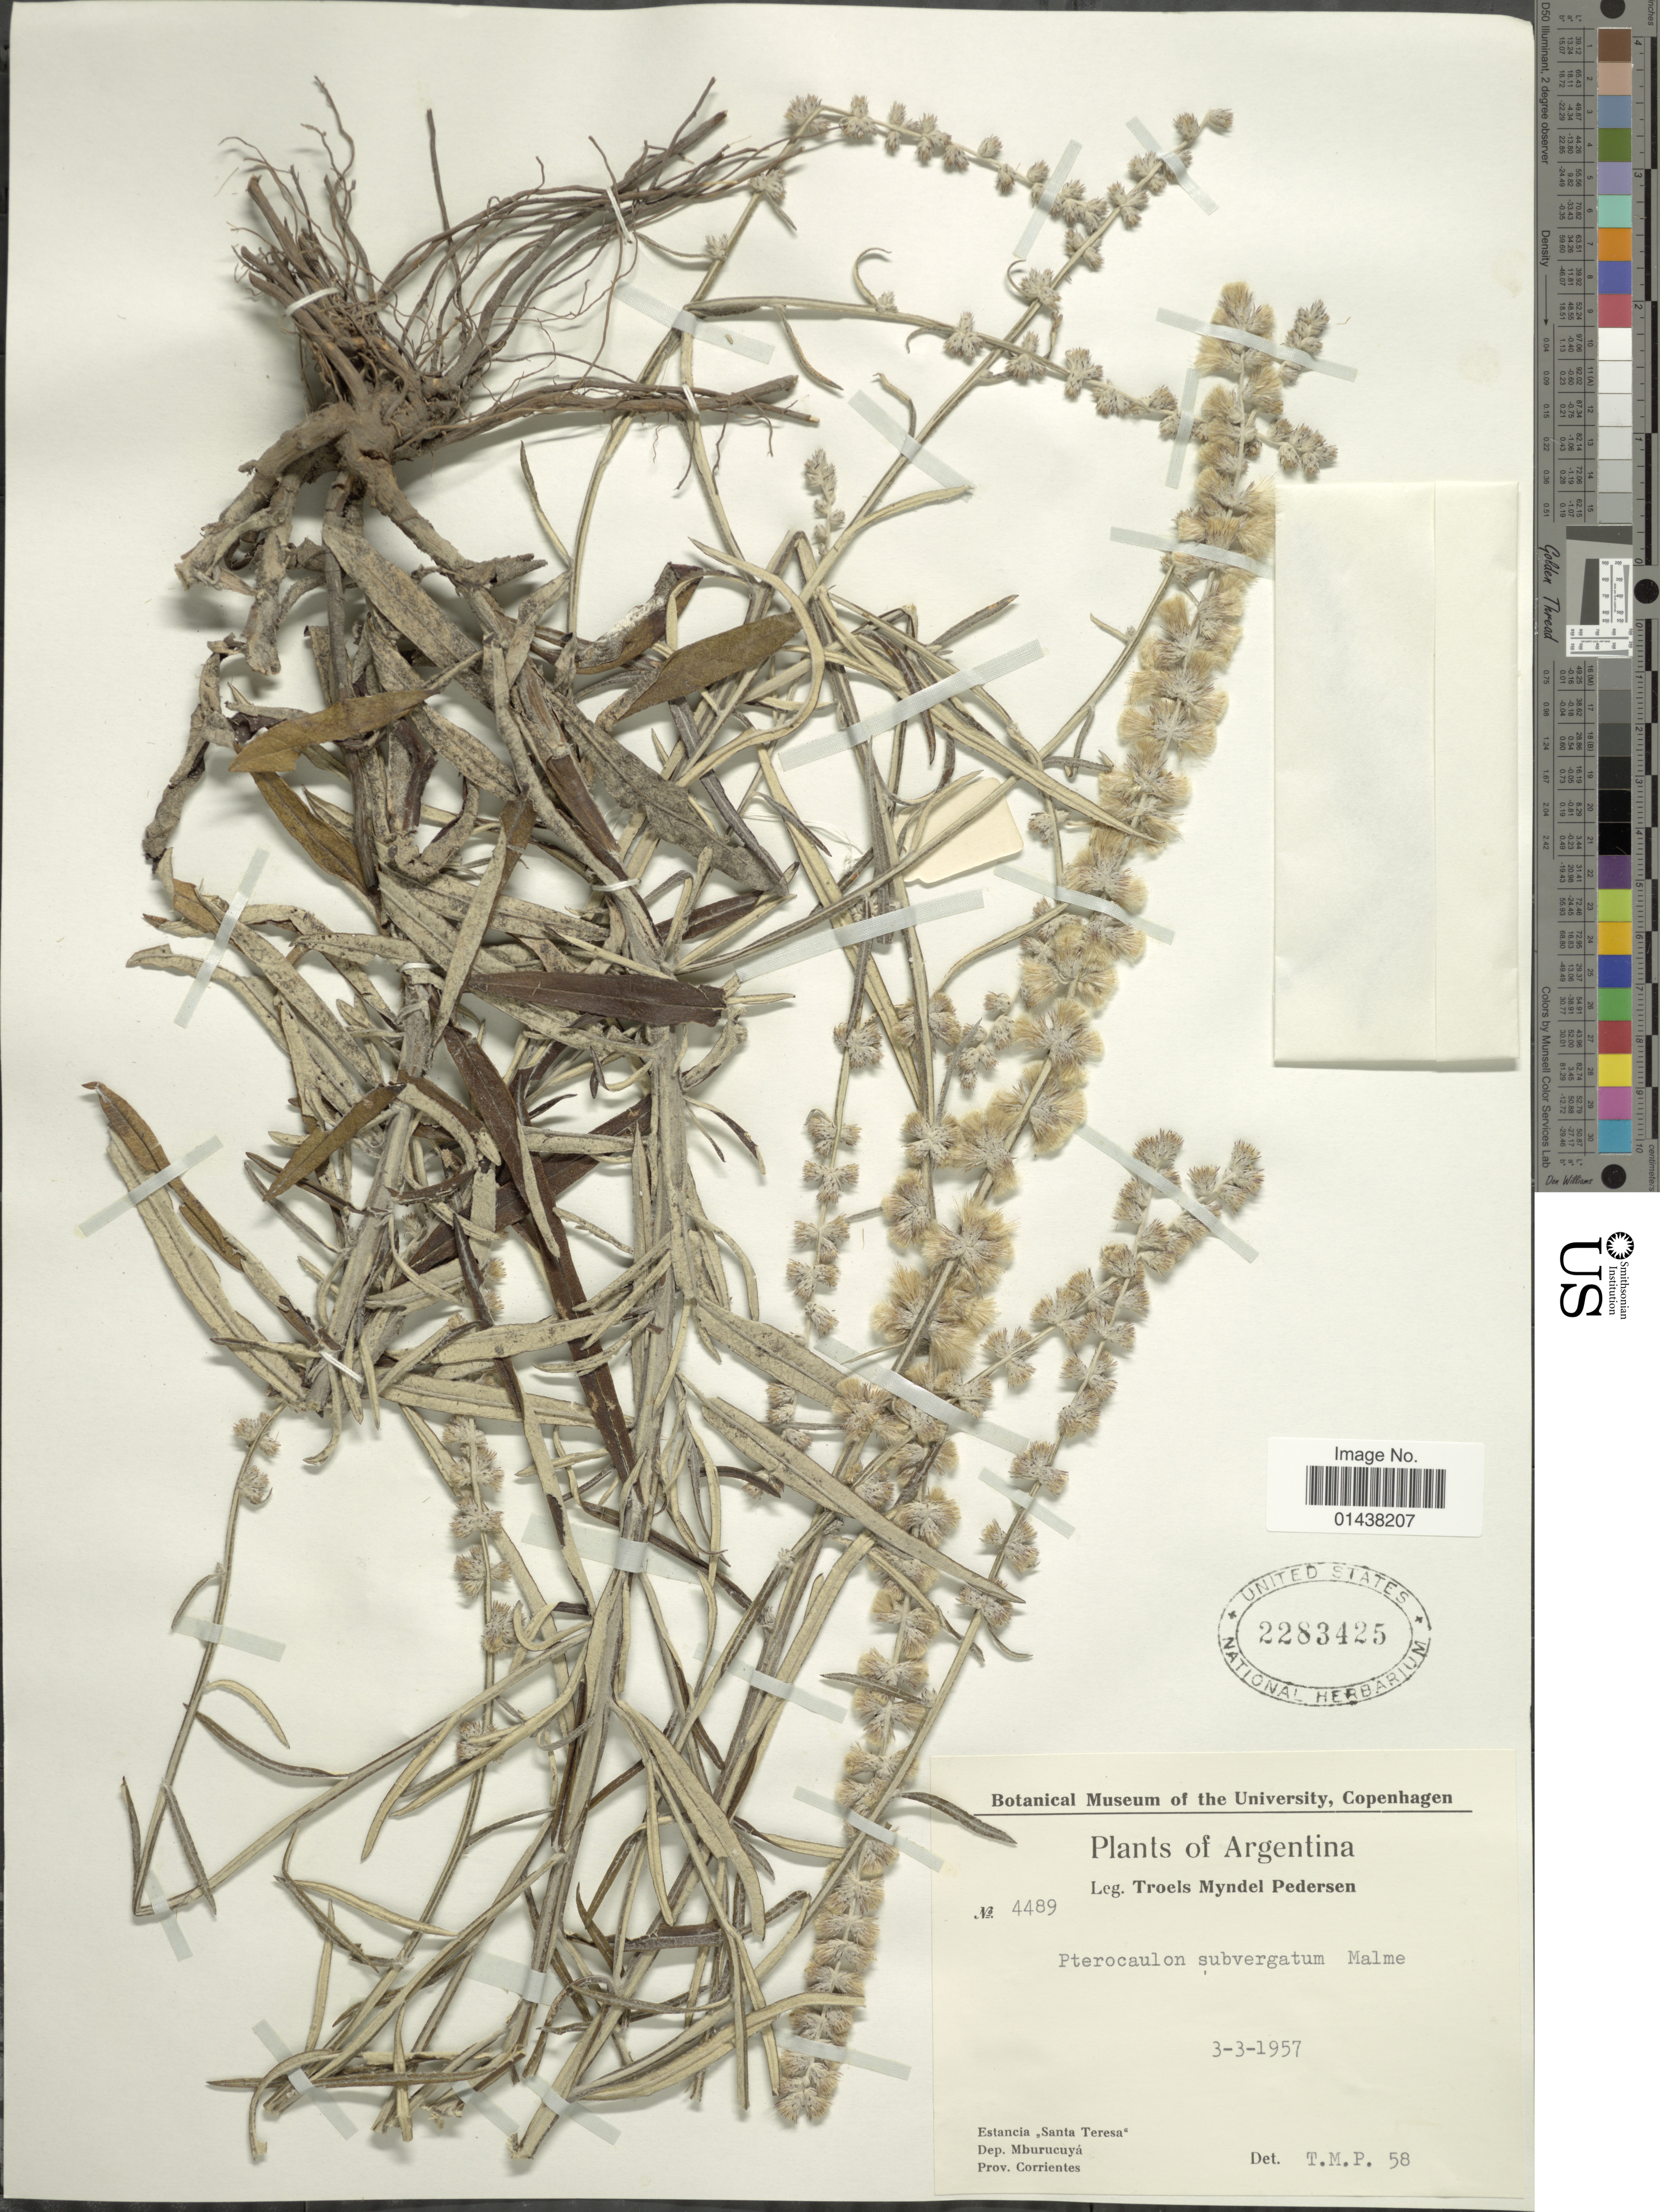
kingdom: Plantae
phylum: Tracheophyta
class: Magnoliopsida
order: Asterales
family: Asteraceae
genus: Pterocaulon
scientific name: Pterocaulon subvirgatum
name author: Malme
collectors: T. Pederson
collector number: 4489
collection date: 1957-03-03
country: Argentina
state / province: Corrientes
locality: Estancia "Santa Teresa" , Dep. Mburucuya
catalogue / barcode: US 2283425